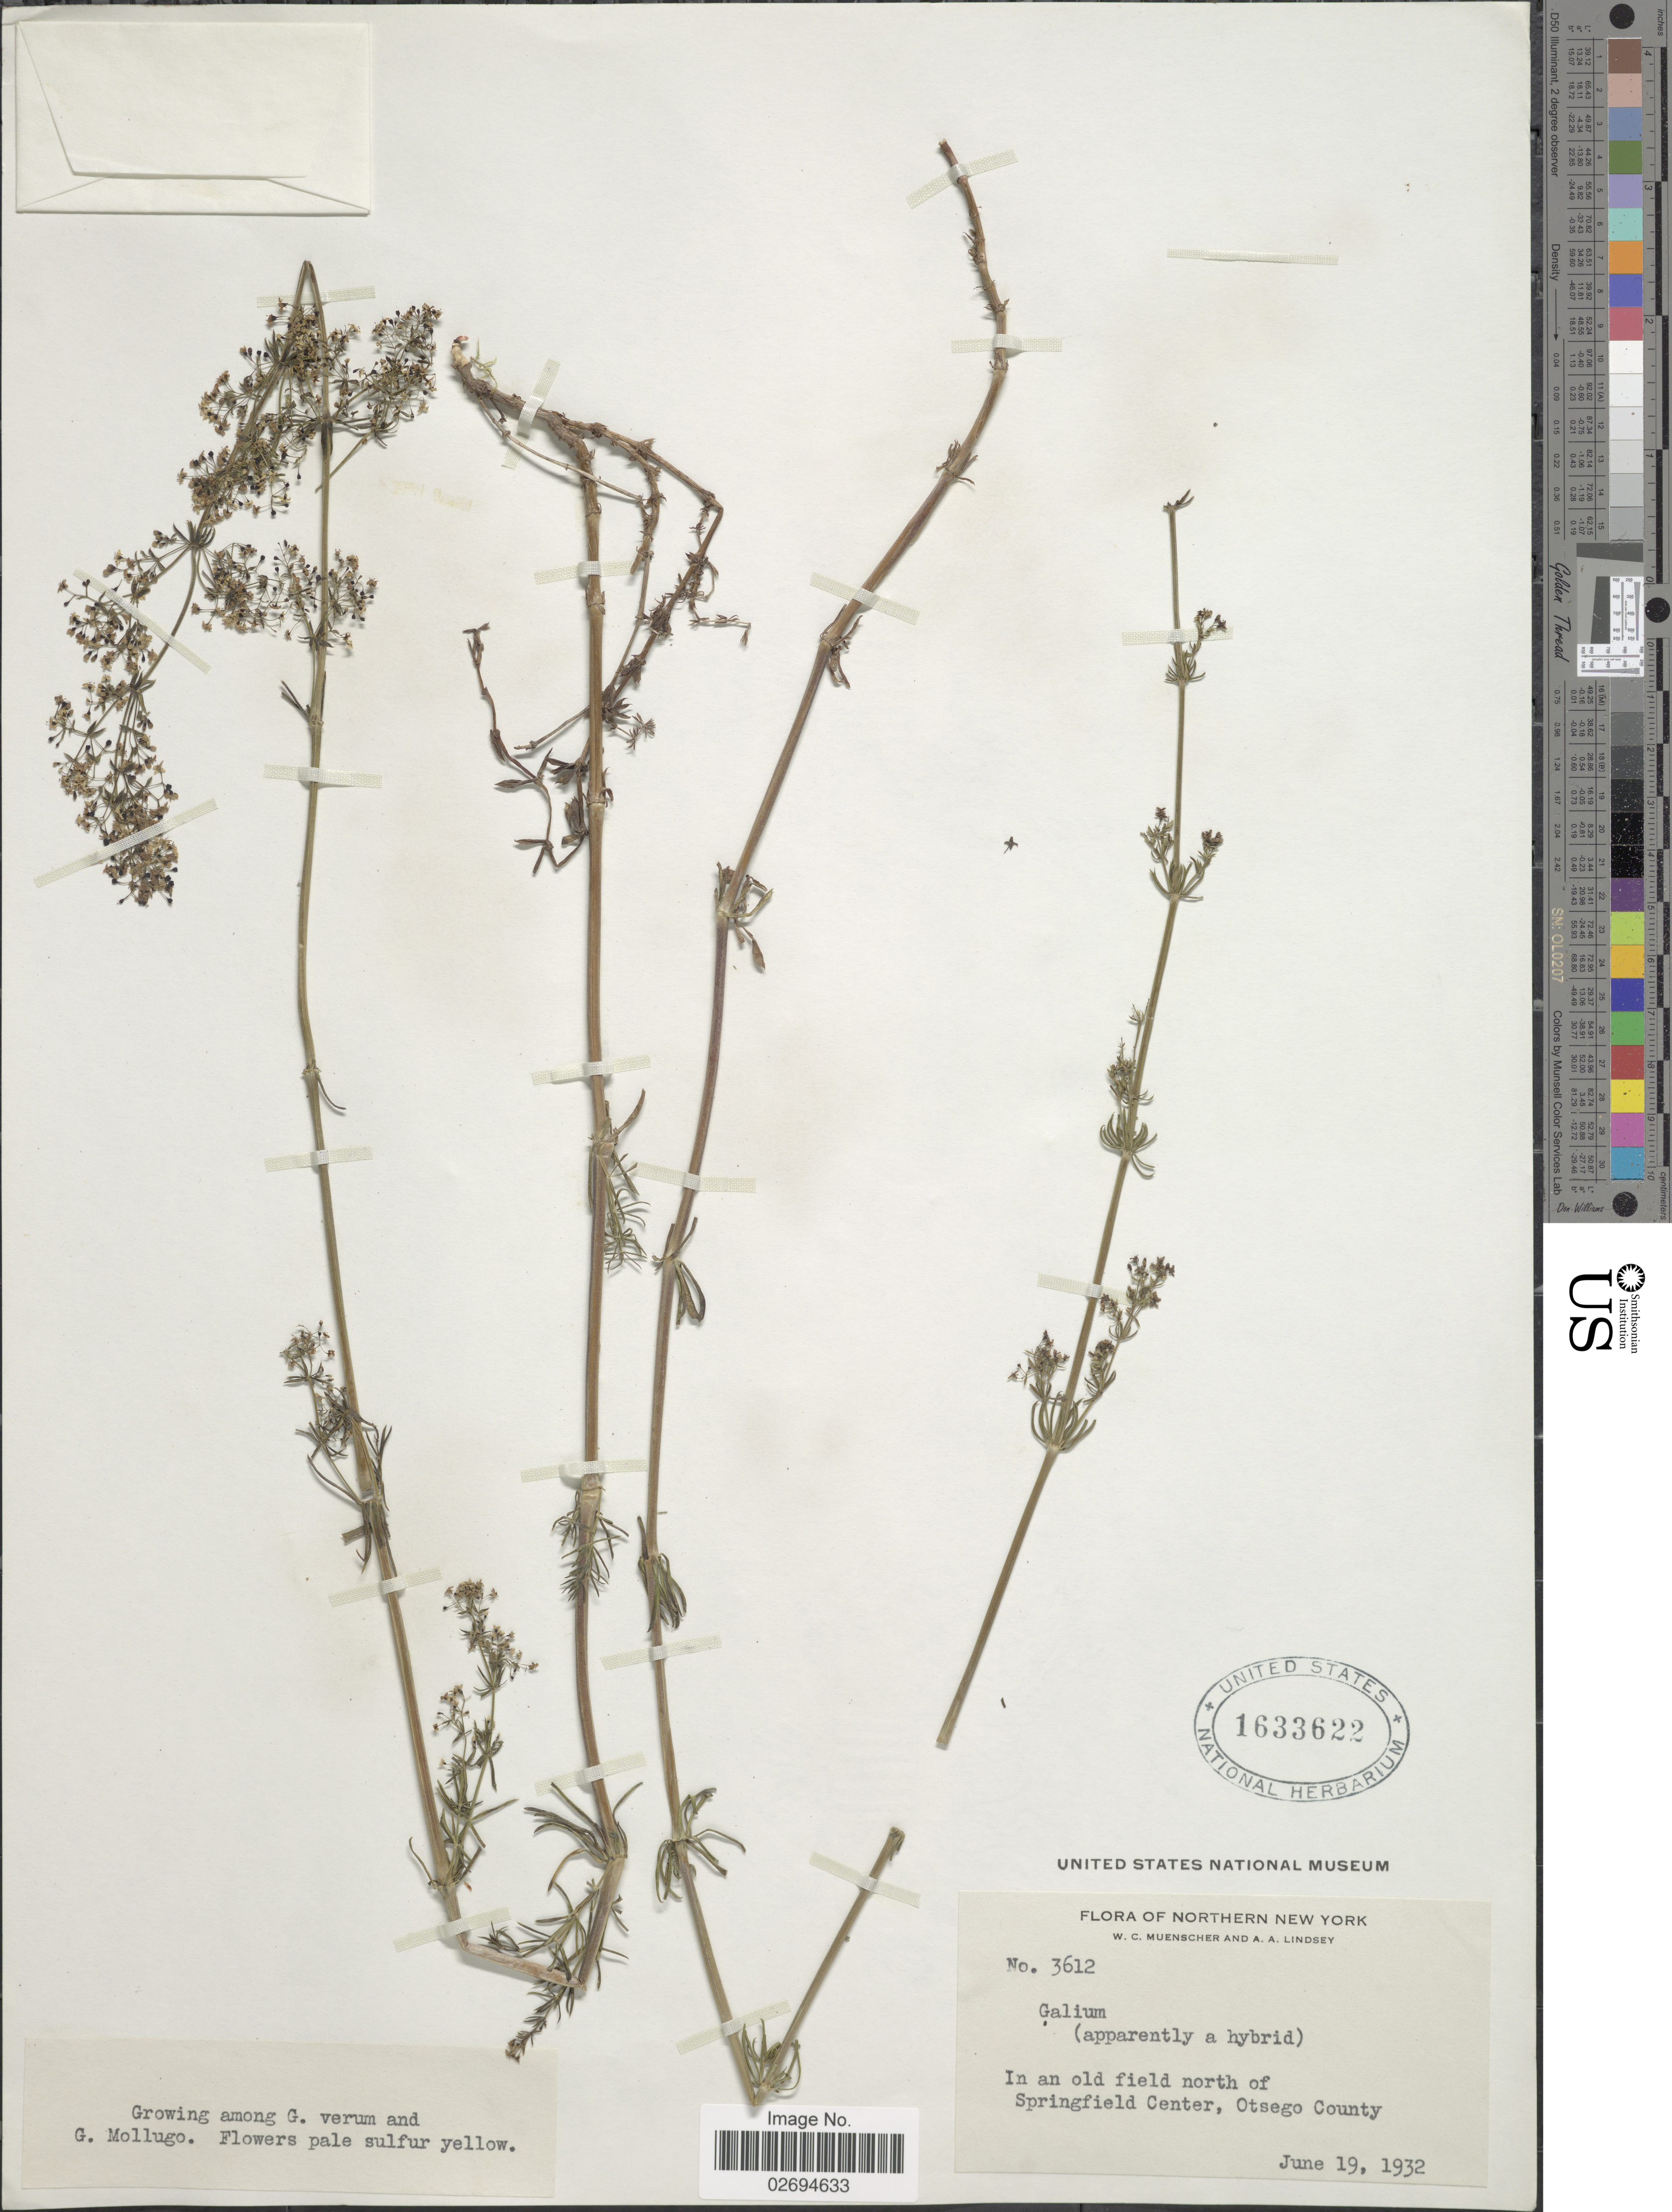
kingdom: Plantae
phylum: Tracheophyta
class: Magnoliopsida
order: Gentianales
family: Rubiaceae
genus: Galium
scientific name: Galium verum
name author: L.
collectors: W. Muenscher & A. Lindsey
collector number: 3612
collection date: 1932-06-19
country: United States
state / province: New York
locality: Northern New York, In an old field north of Springfield, Otsego County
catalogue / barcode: US 1633622